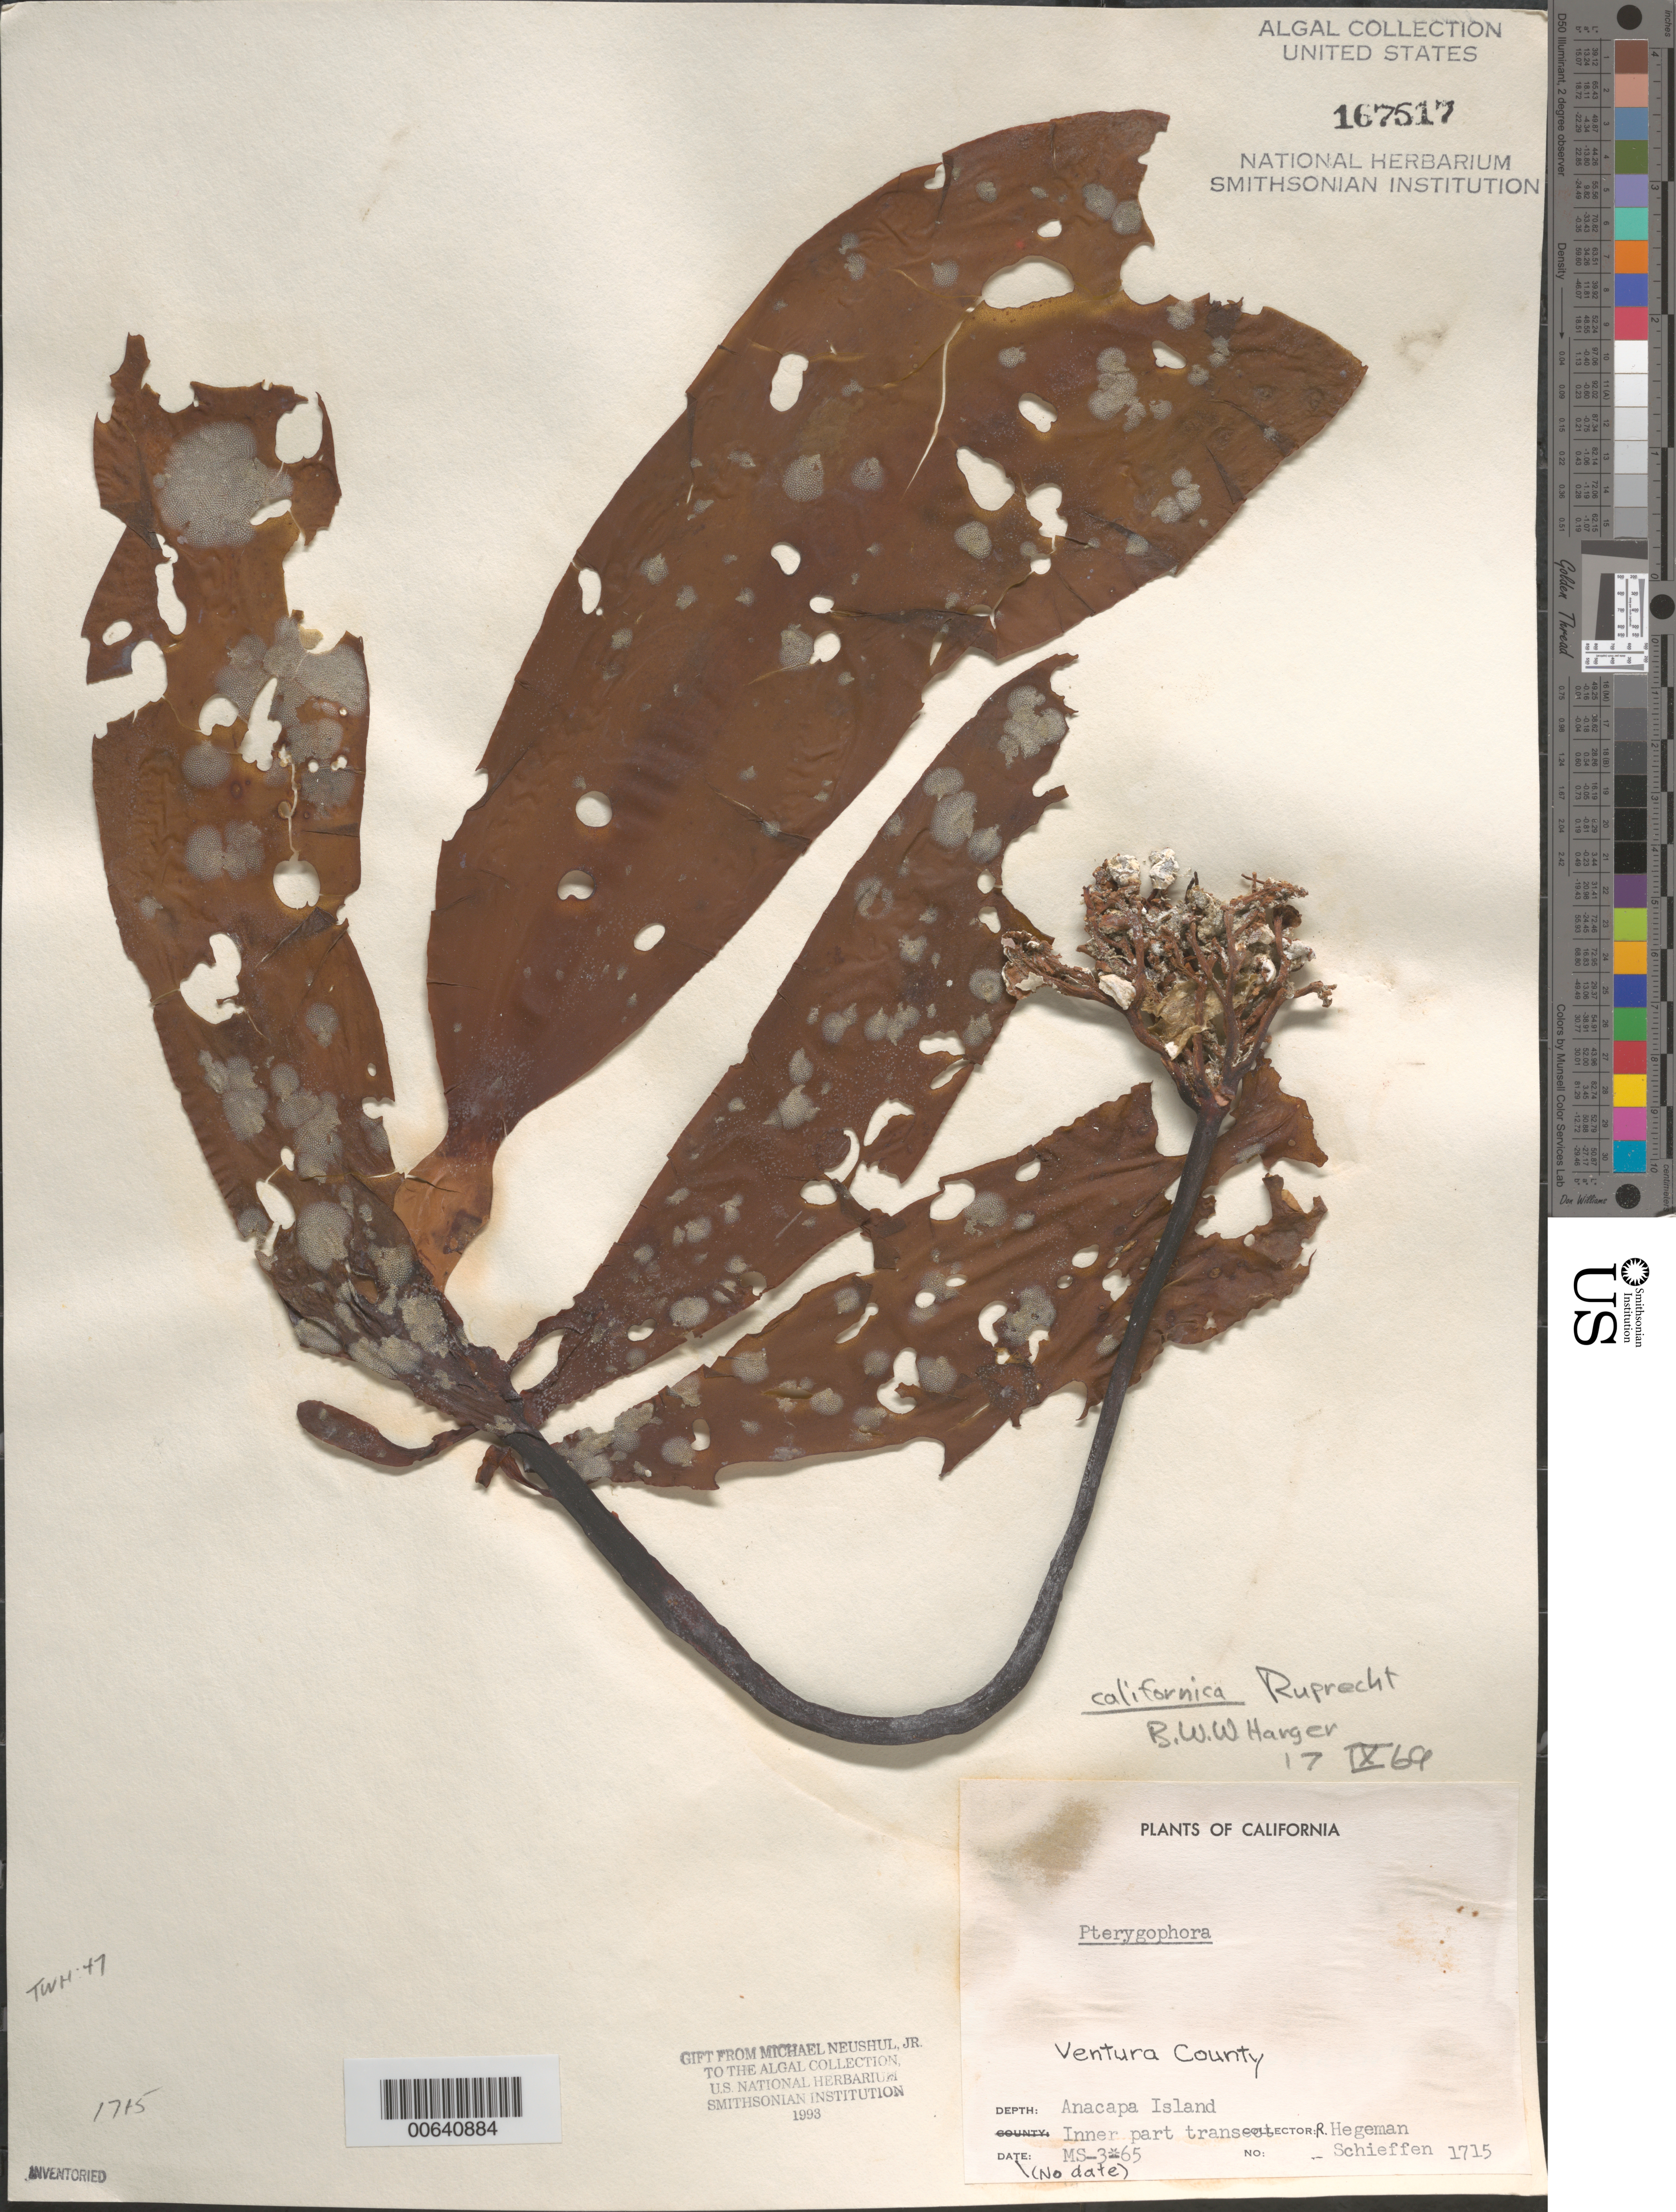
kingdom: Chromista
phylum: Ochrophyta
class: Phaeophyceae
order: Laminariales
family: Alariaceae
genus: Pterygophora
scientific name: Pterygophora californica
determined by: Harger, B. W. W.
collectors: R. Hegeman & -. Schieffen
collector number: Neushul 1715 & MS-3-65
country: United States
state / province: California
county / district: Ventura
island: Anacapa Island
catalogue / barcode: US 167517